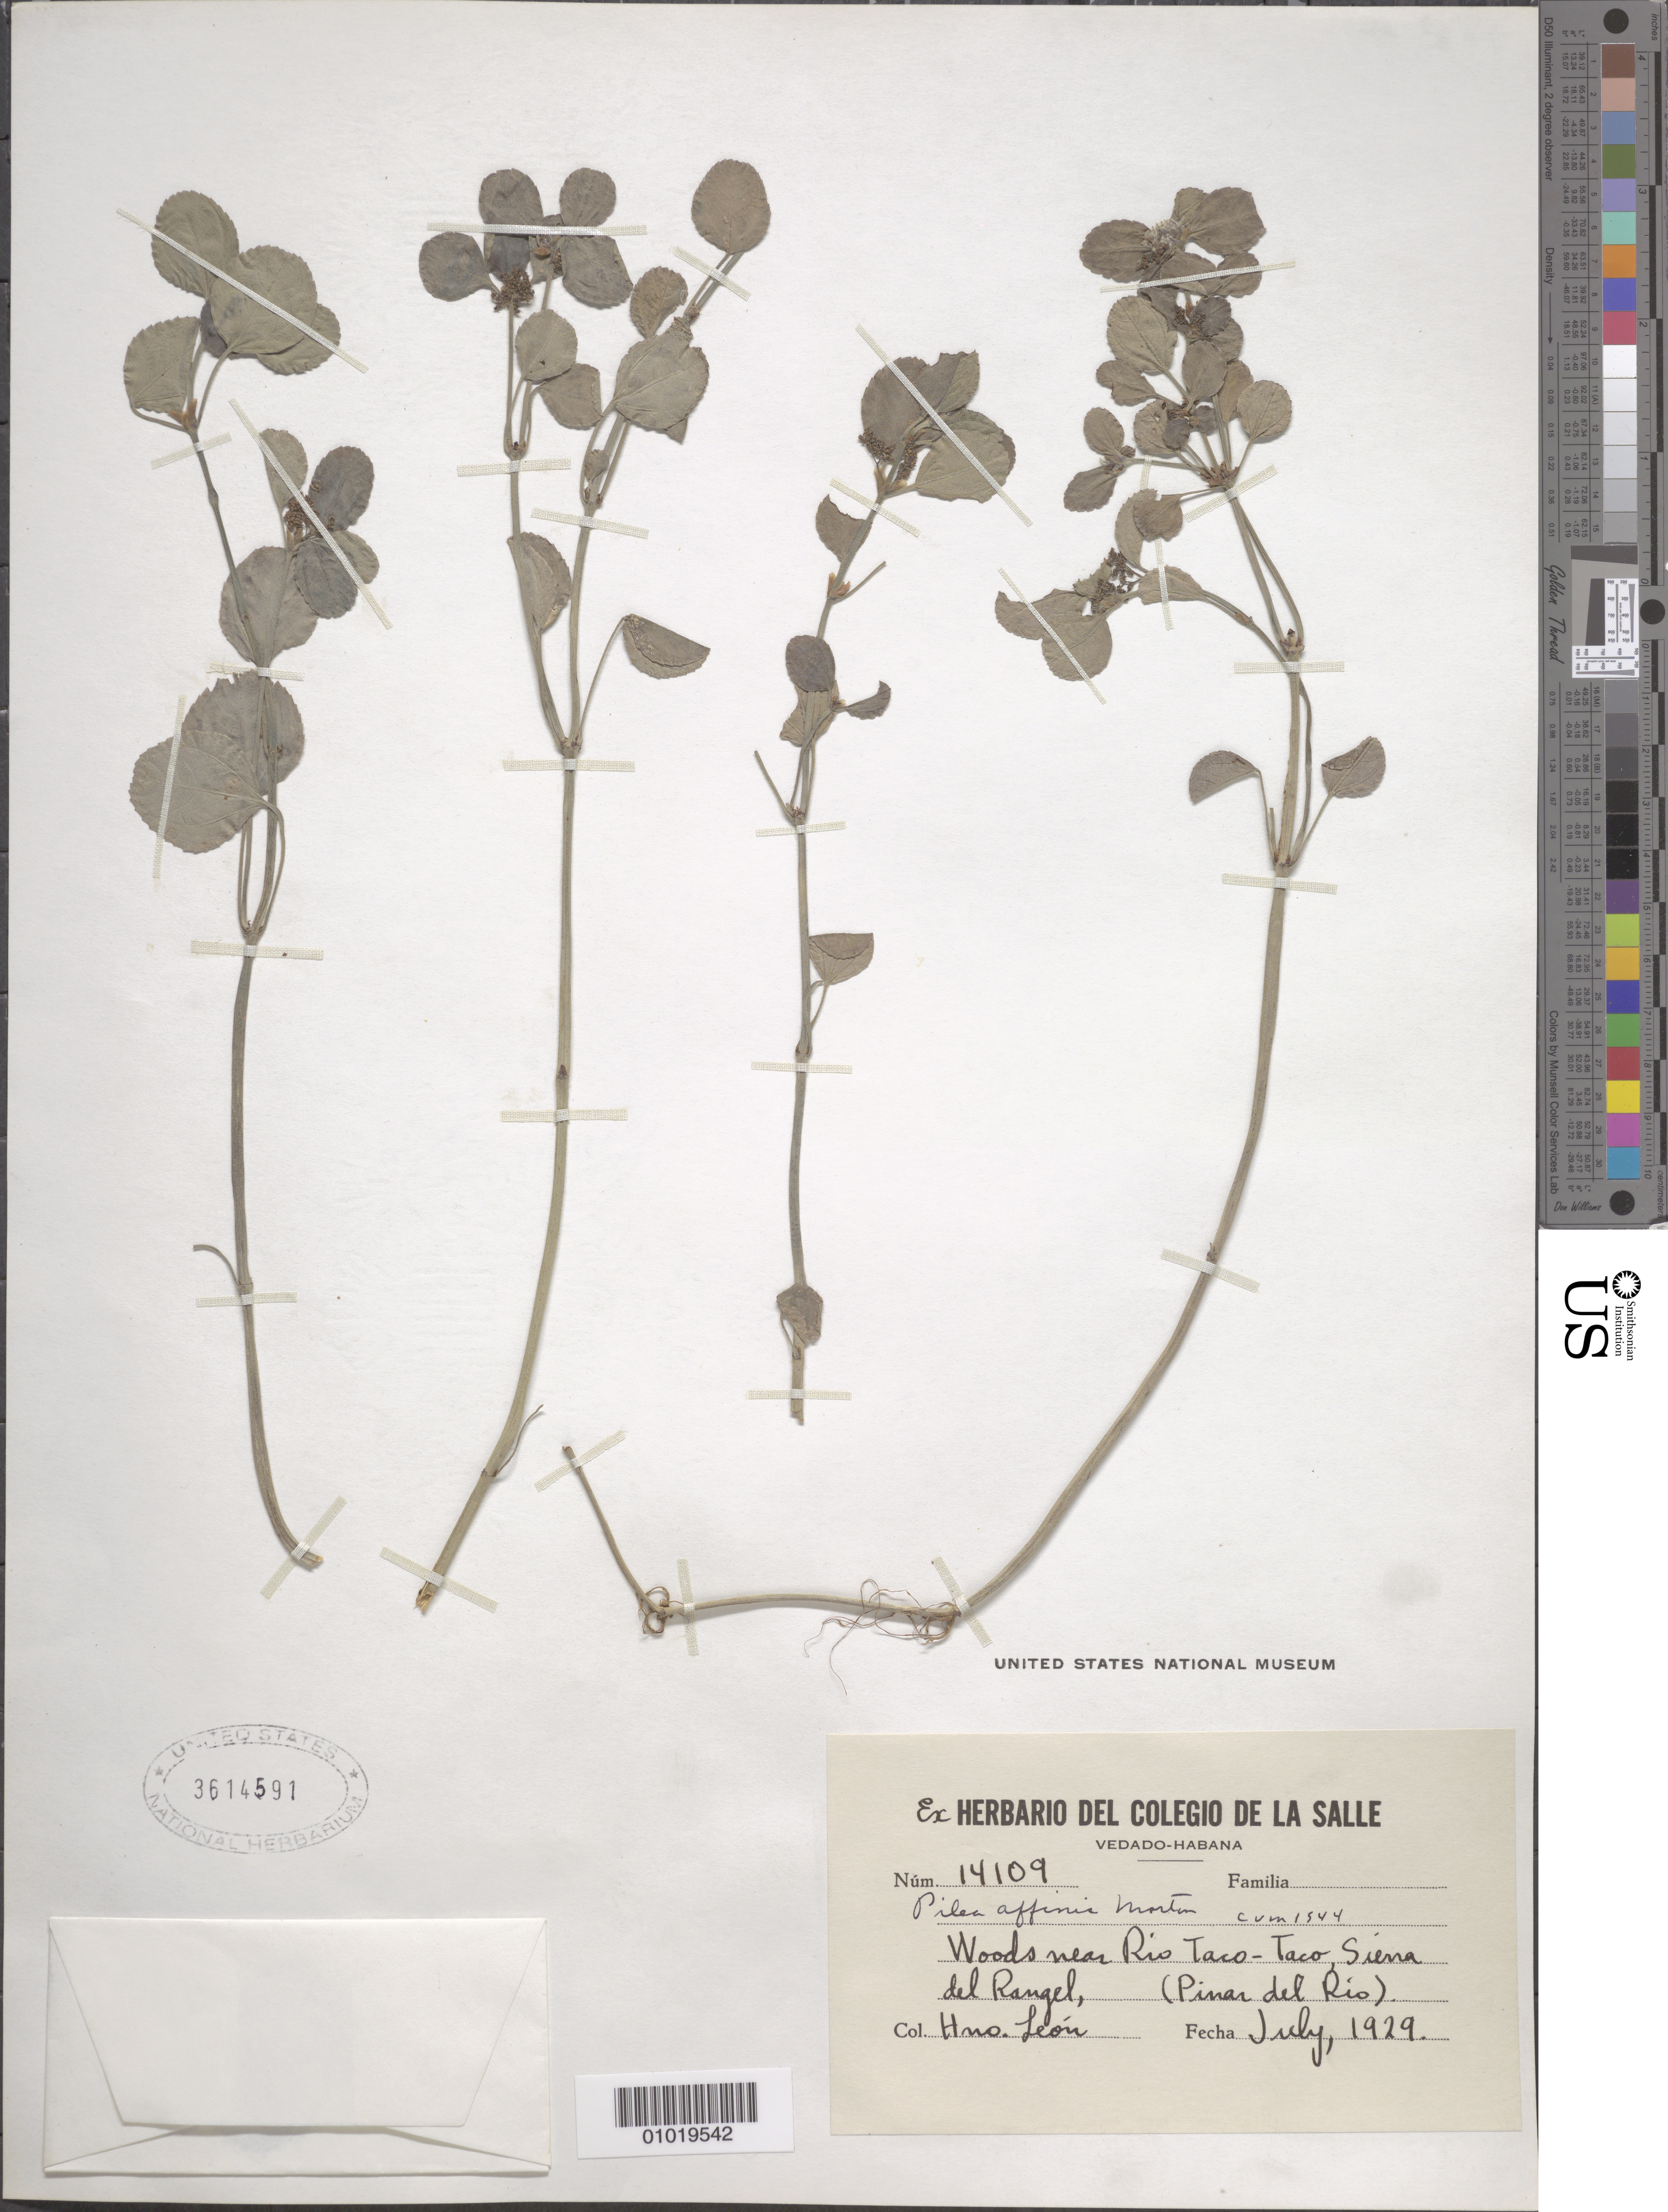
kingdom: Plantae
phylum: Tracheophyta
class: Magnoliopsida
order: Rosales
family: Urticaceae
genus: Pilea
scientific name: Pilea affinis var. affinis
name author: C.V. Morton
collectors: Bro. León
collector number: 14109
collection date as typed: Jul 1929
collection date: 1929-07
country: Cuba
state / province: Pinar del Rio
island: Cuba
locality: Woods near Rio Taco-Taco Sierra del Rangel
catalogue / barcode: US 3614591